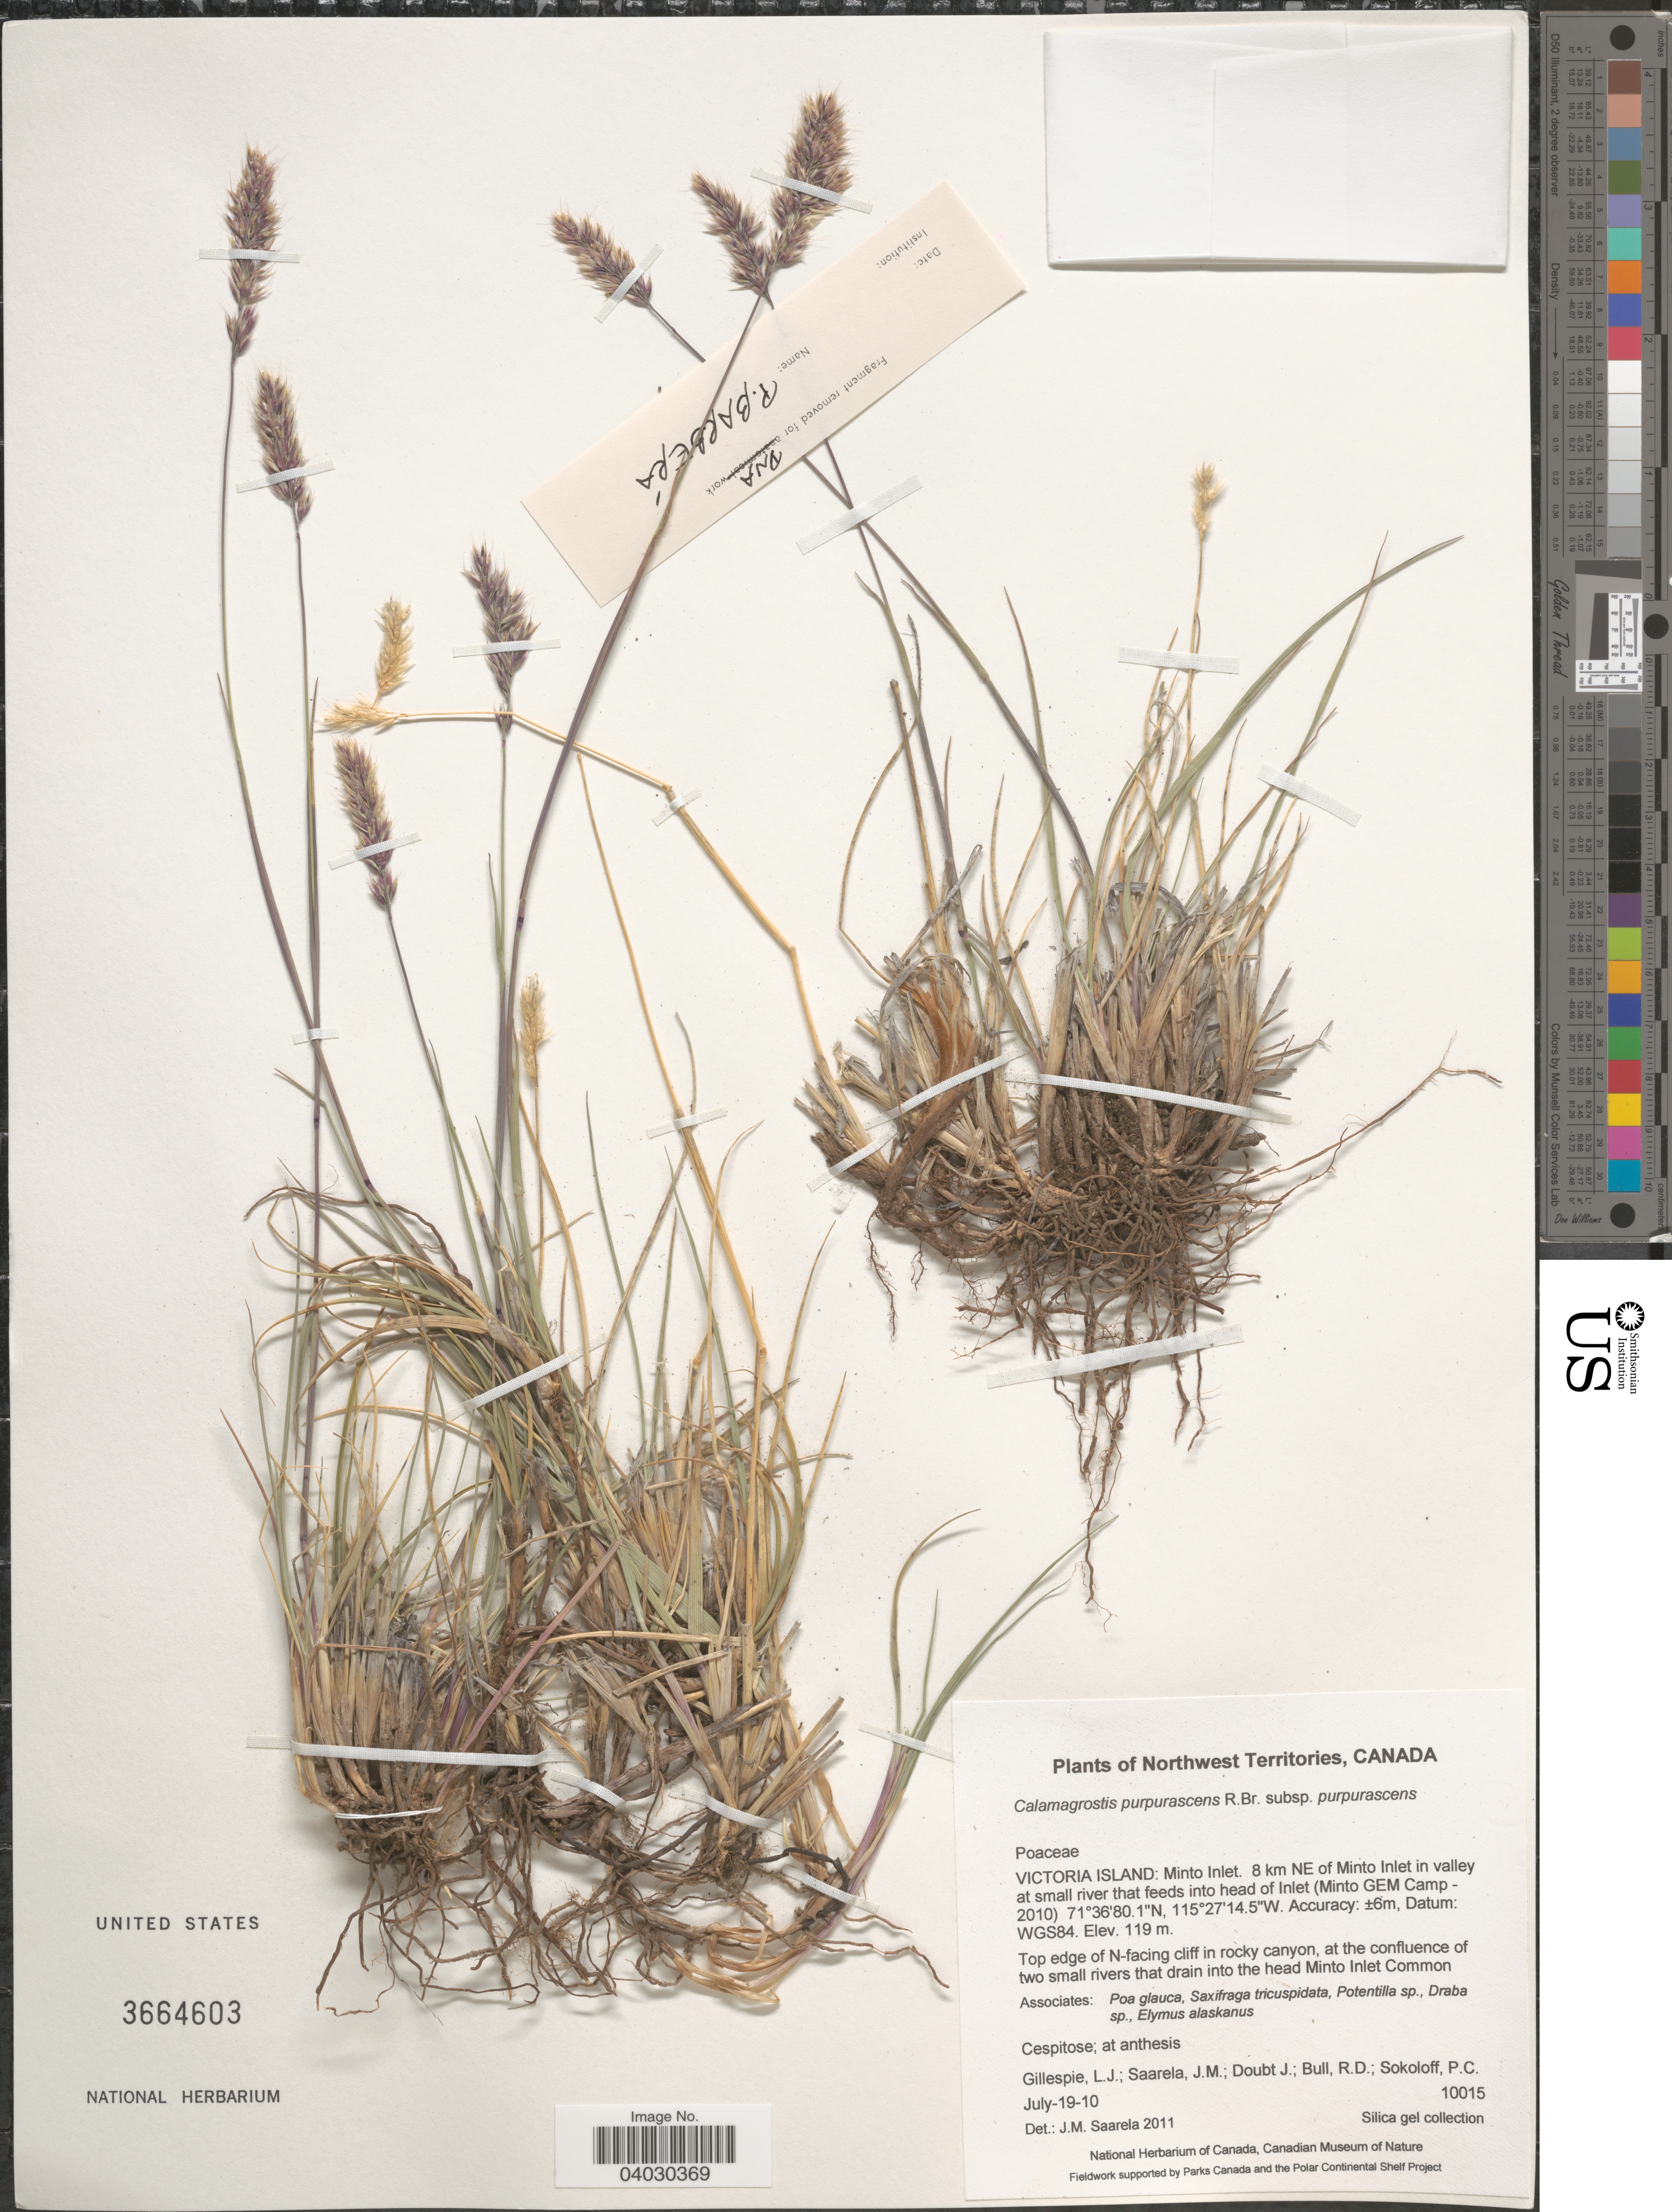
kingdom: Plantae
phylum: Tracheophyta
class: Liliopsida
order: Poales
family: Poaceae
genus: Calamagrostis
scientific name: Calamagrostis purpurascens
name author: R. Br.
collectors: L. Gillespie, J. Saarela, J. Doubt, R. Bull & P. Sokoloff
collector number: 10015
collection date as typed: Transcribed d/m/y: 19/7/10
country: Canada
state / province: Northwest Territories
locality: Victoria Island: Minto Inlet. 8 km NE of Minto Inlet in valley at small river that feeds into head of Inlet (Minto GEM Camp - 2010). Datum: WGS84. Top edge of N-facing cliff in rocky canyon, at the confluence of two small rivers that drain into the head Minto Inlet Common.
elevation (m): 119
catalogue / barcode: US 3664603